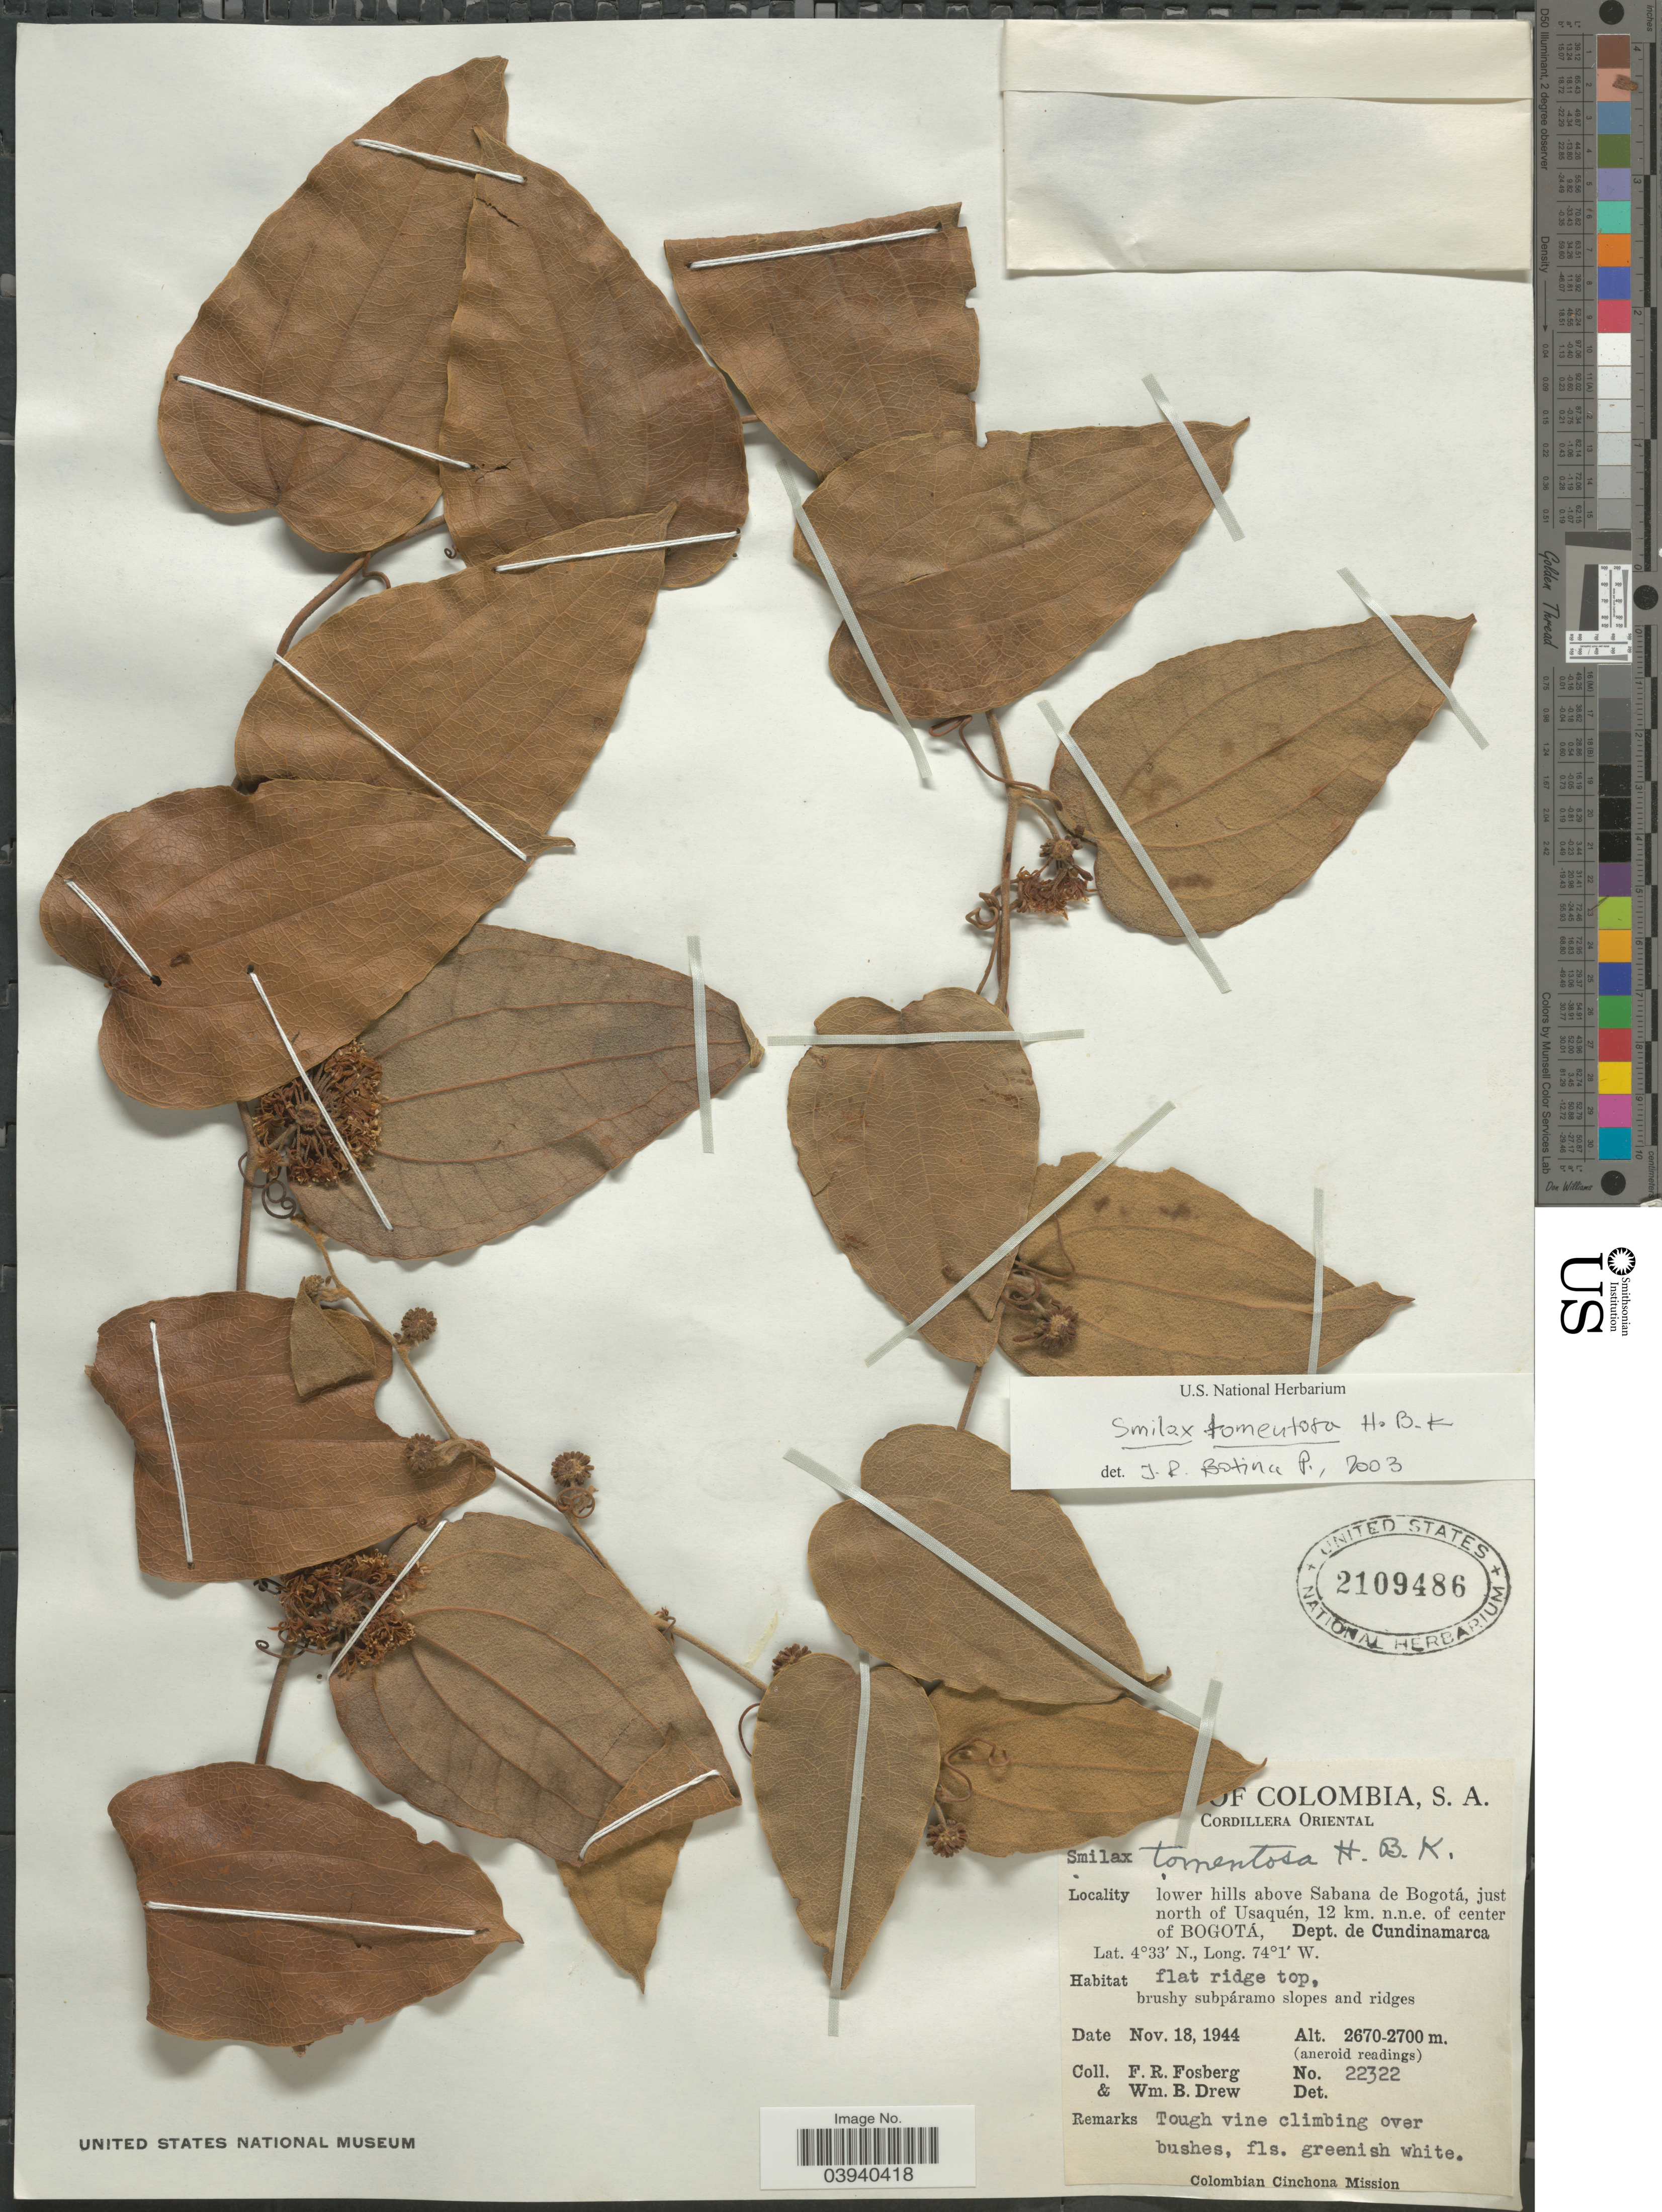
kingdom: Plantae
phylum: Tracheophyta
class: Liliopsida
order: Liliales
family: Smilacaceae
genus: Smilax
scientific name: Smilax tomentosa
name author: Kunth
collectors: F. R. Fosberg & W. B. Drew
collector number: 22322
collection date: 1944-11-18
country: Colombia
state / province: Cundinamarca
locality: Cordillera Oriental. Lower hills above Sabana de Bogotá, just north of Usaquén, 12 km. n.n.e. of center of Bogotá, Dept. de Cundinamarca.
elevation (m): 2670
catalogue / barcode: US 2109486